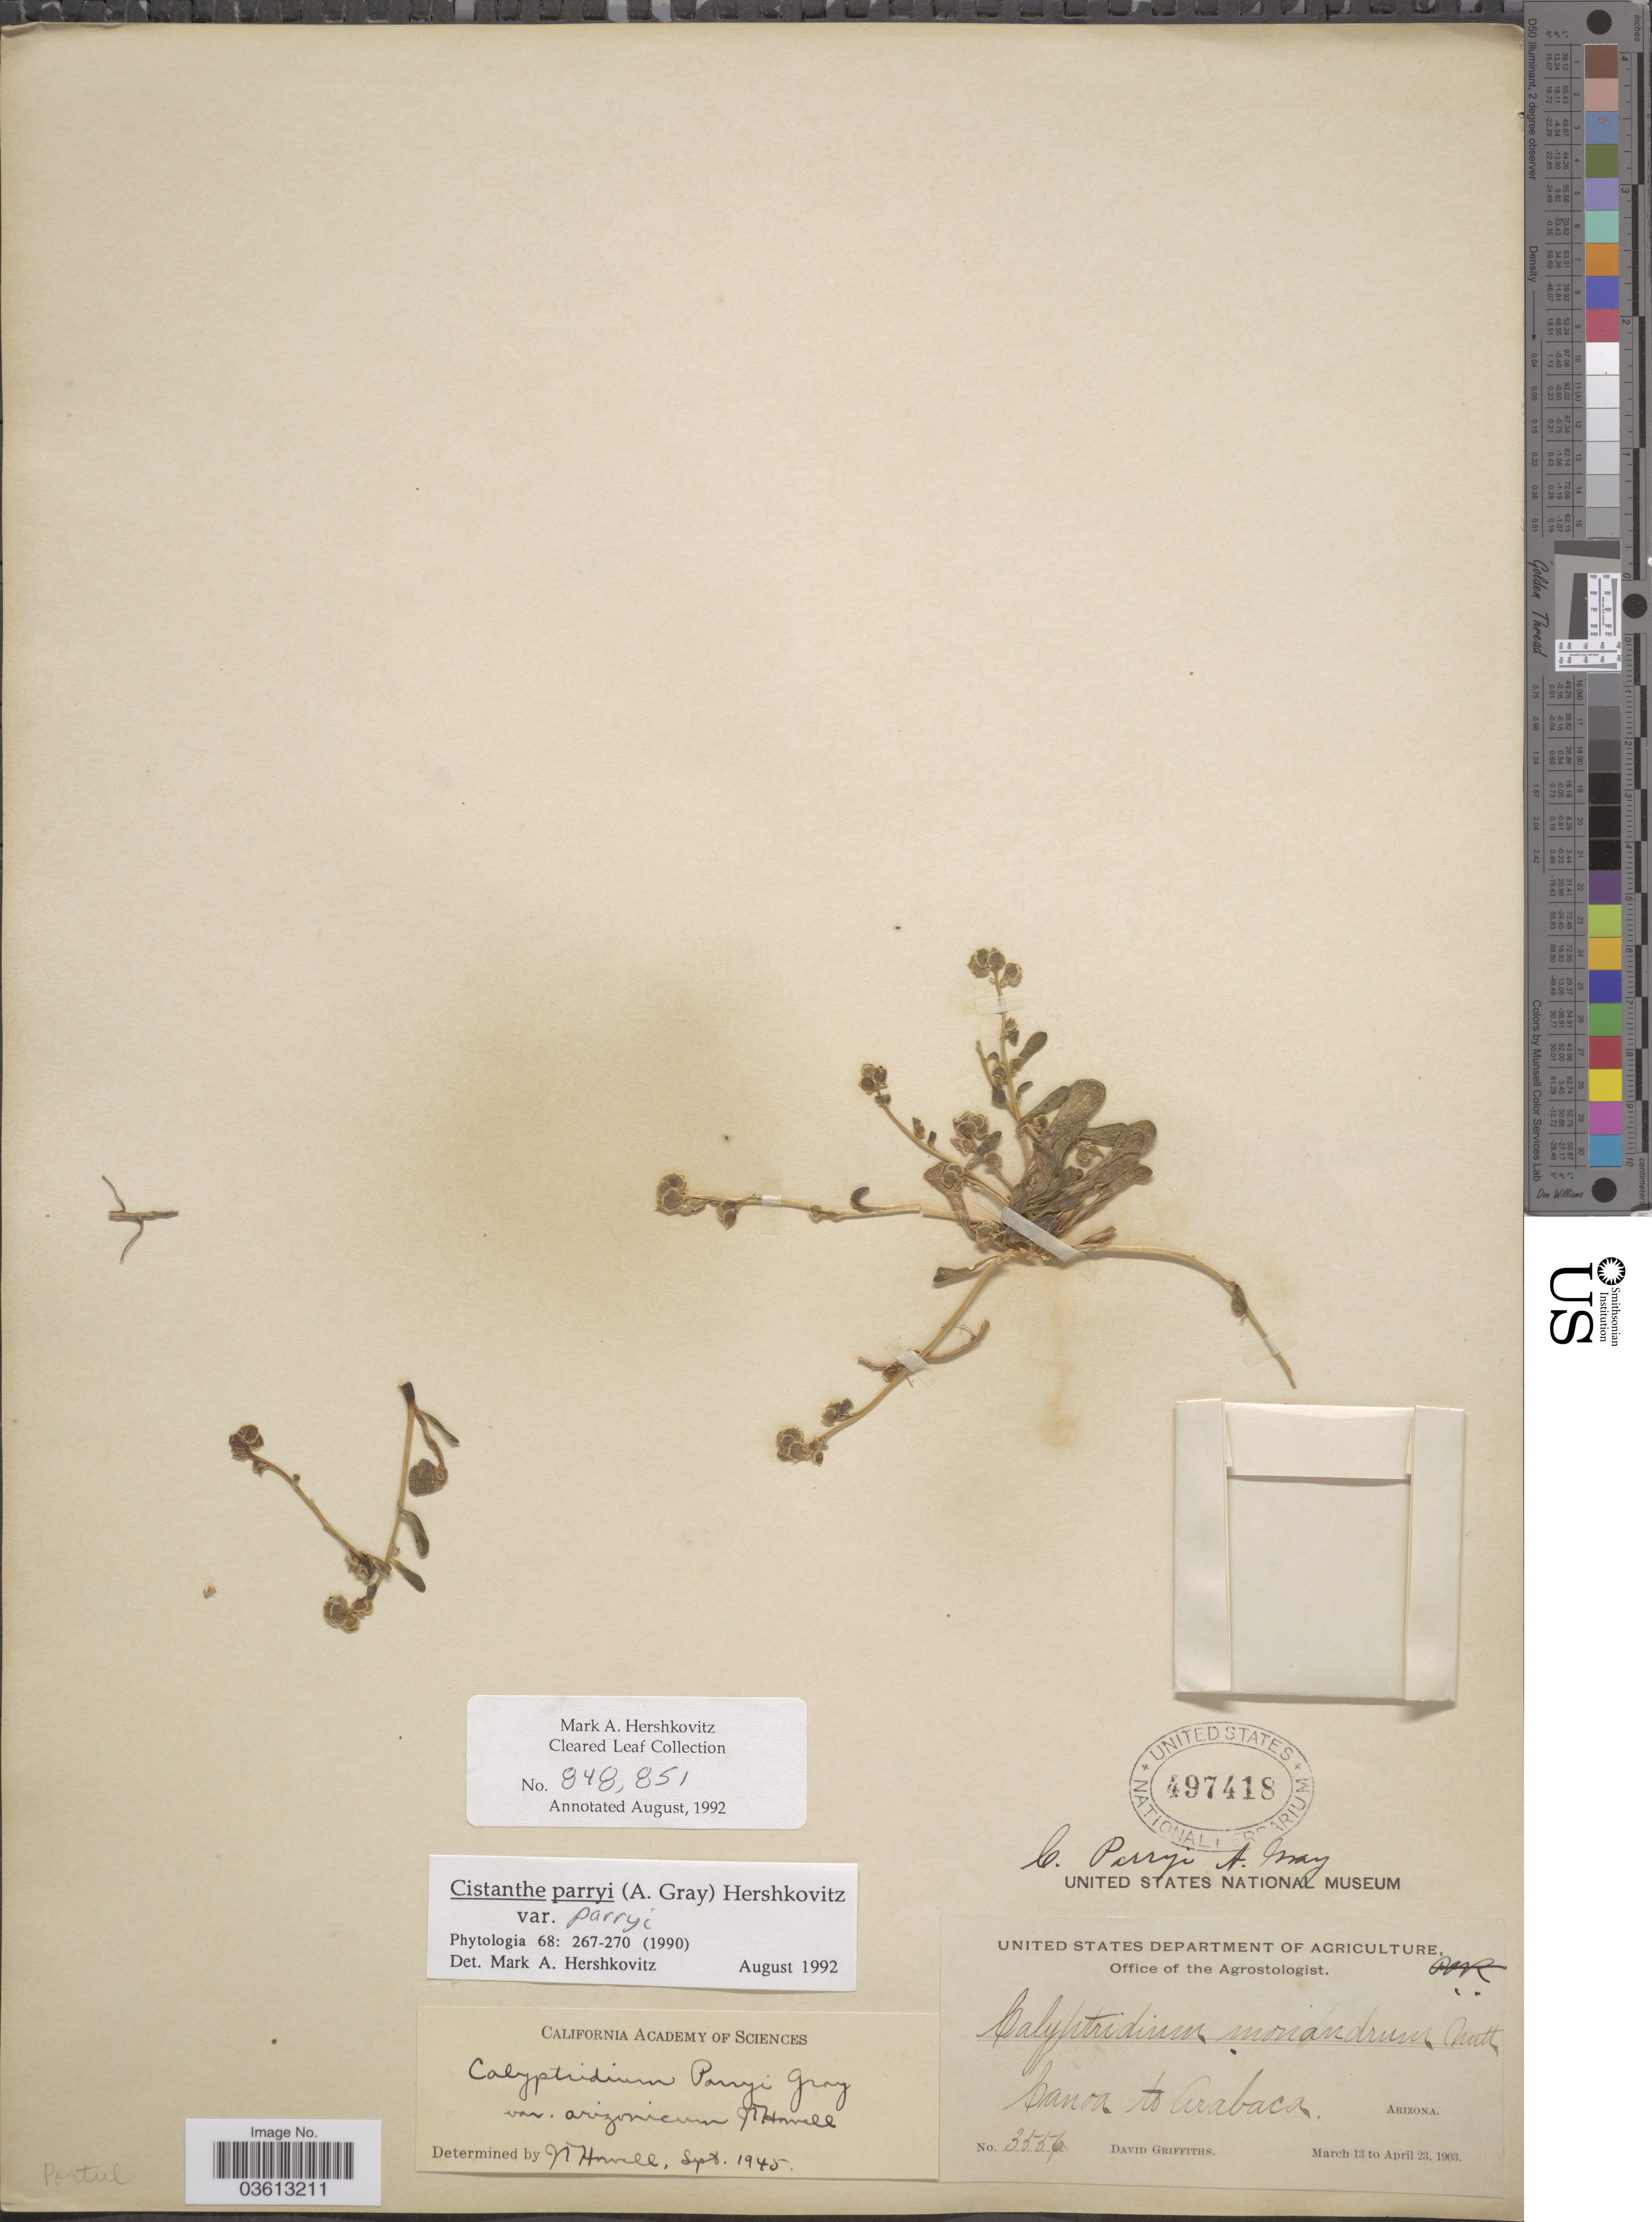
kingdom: Plantae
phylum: Tracheophyta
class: Magnoliopsida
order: Caryophyllales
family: Montiaceae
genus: Cistanthe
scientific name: Cistanthe parryi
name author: (A. Gray) Hershk.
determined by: Hershkovitz, Mark Alan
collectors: D. Griffiths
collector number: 3556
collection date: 1903-03-13/1903-04-23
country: United States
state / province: Arizona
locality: Canon to Arabaca.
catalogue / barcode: US 497418